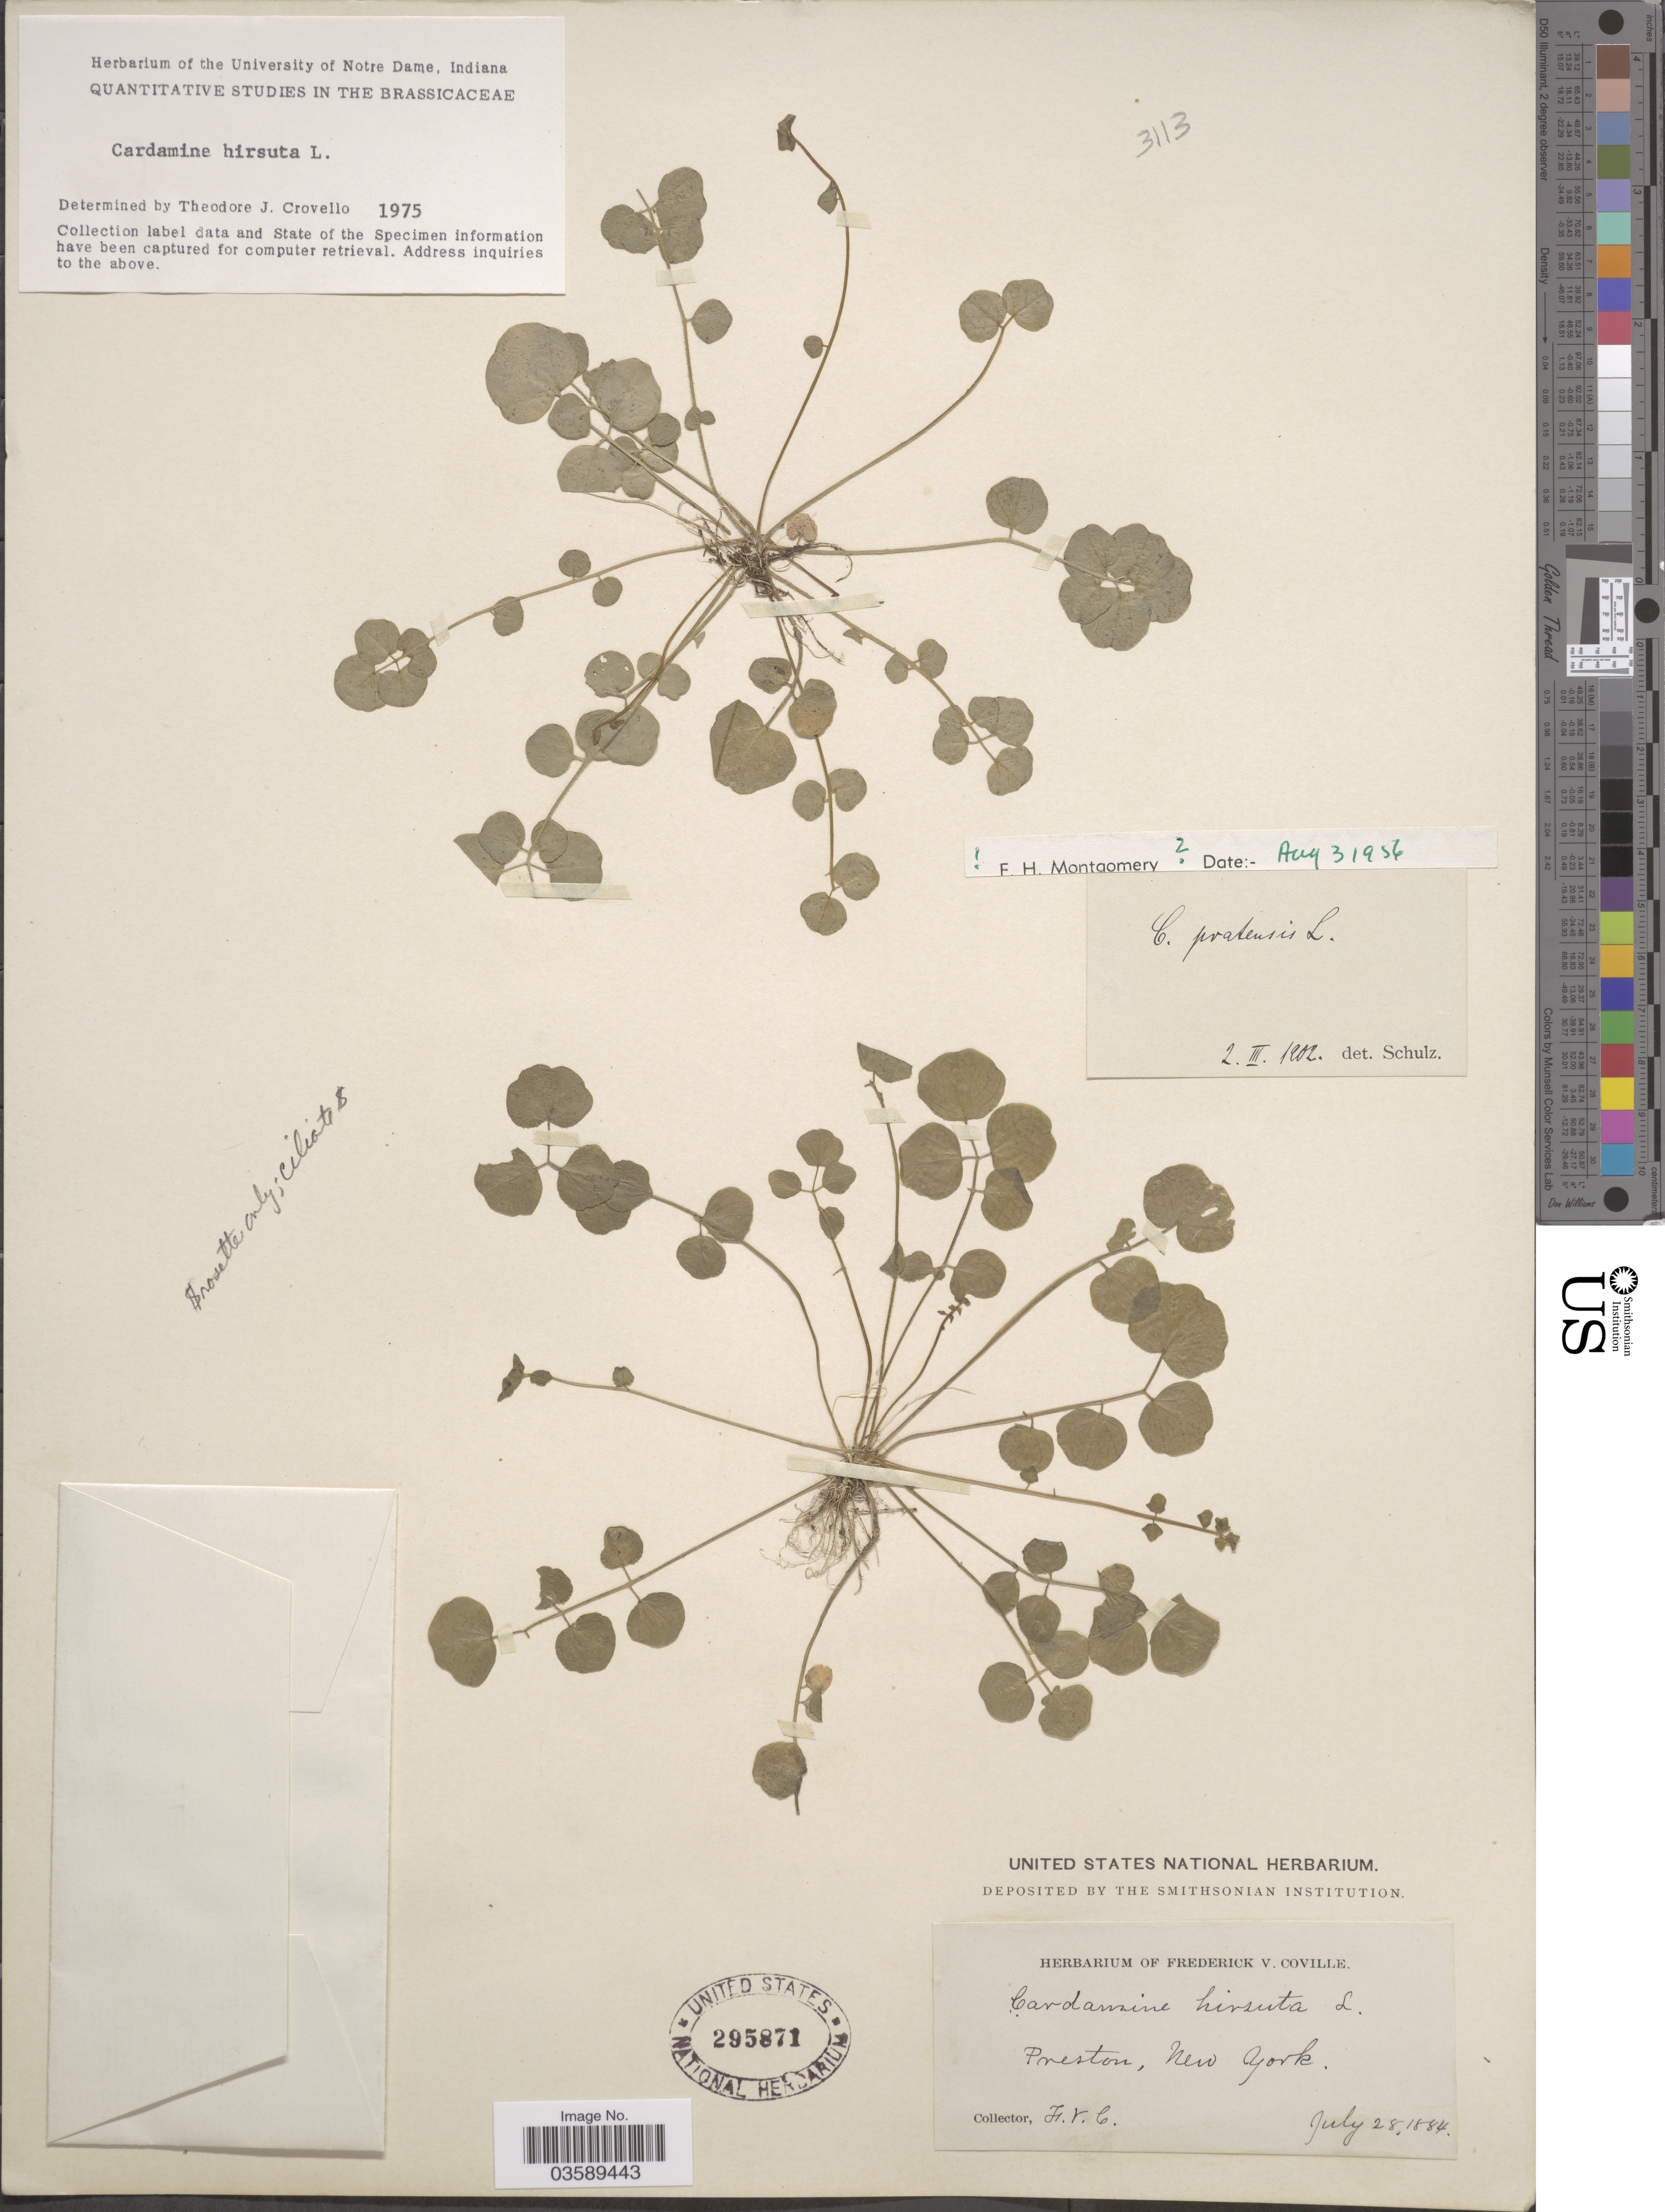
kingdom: Plantae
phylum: Tracheophyta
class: Magnoliopsida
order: Brassicales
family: Brassicaceae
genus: Cardamine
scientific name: Cardamine hirsuta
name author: L.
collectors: F. V. Coville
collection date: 1884-07-25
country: United States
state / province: New York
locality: Preston.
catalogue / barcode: US 295871